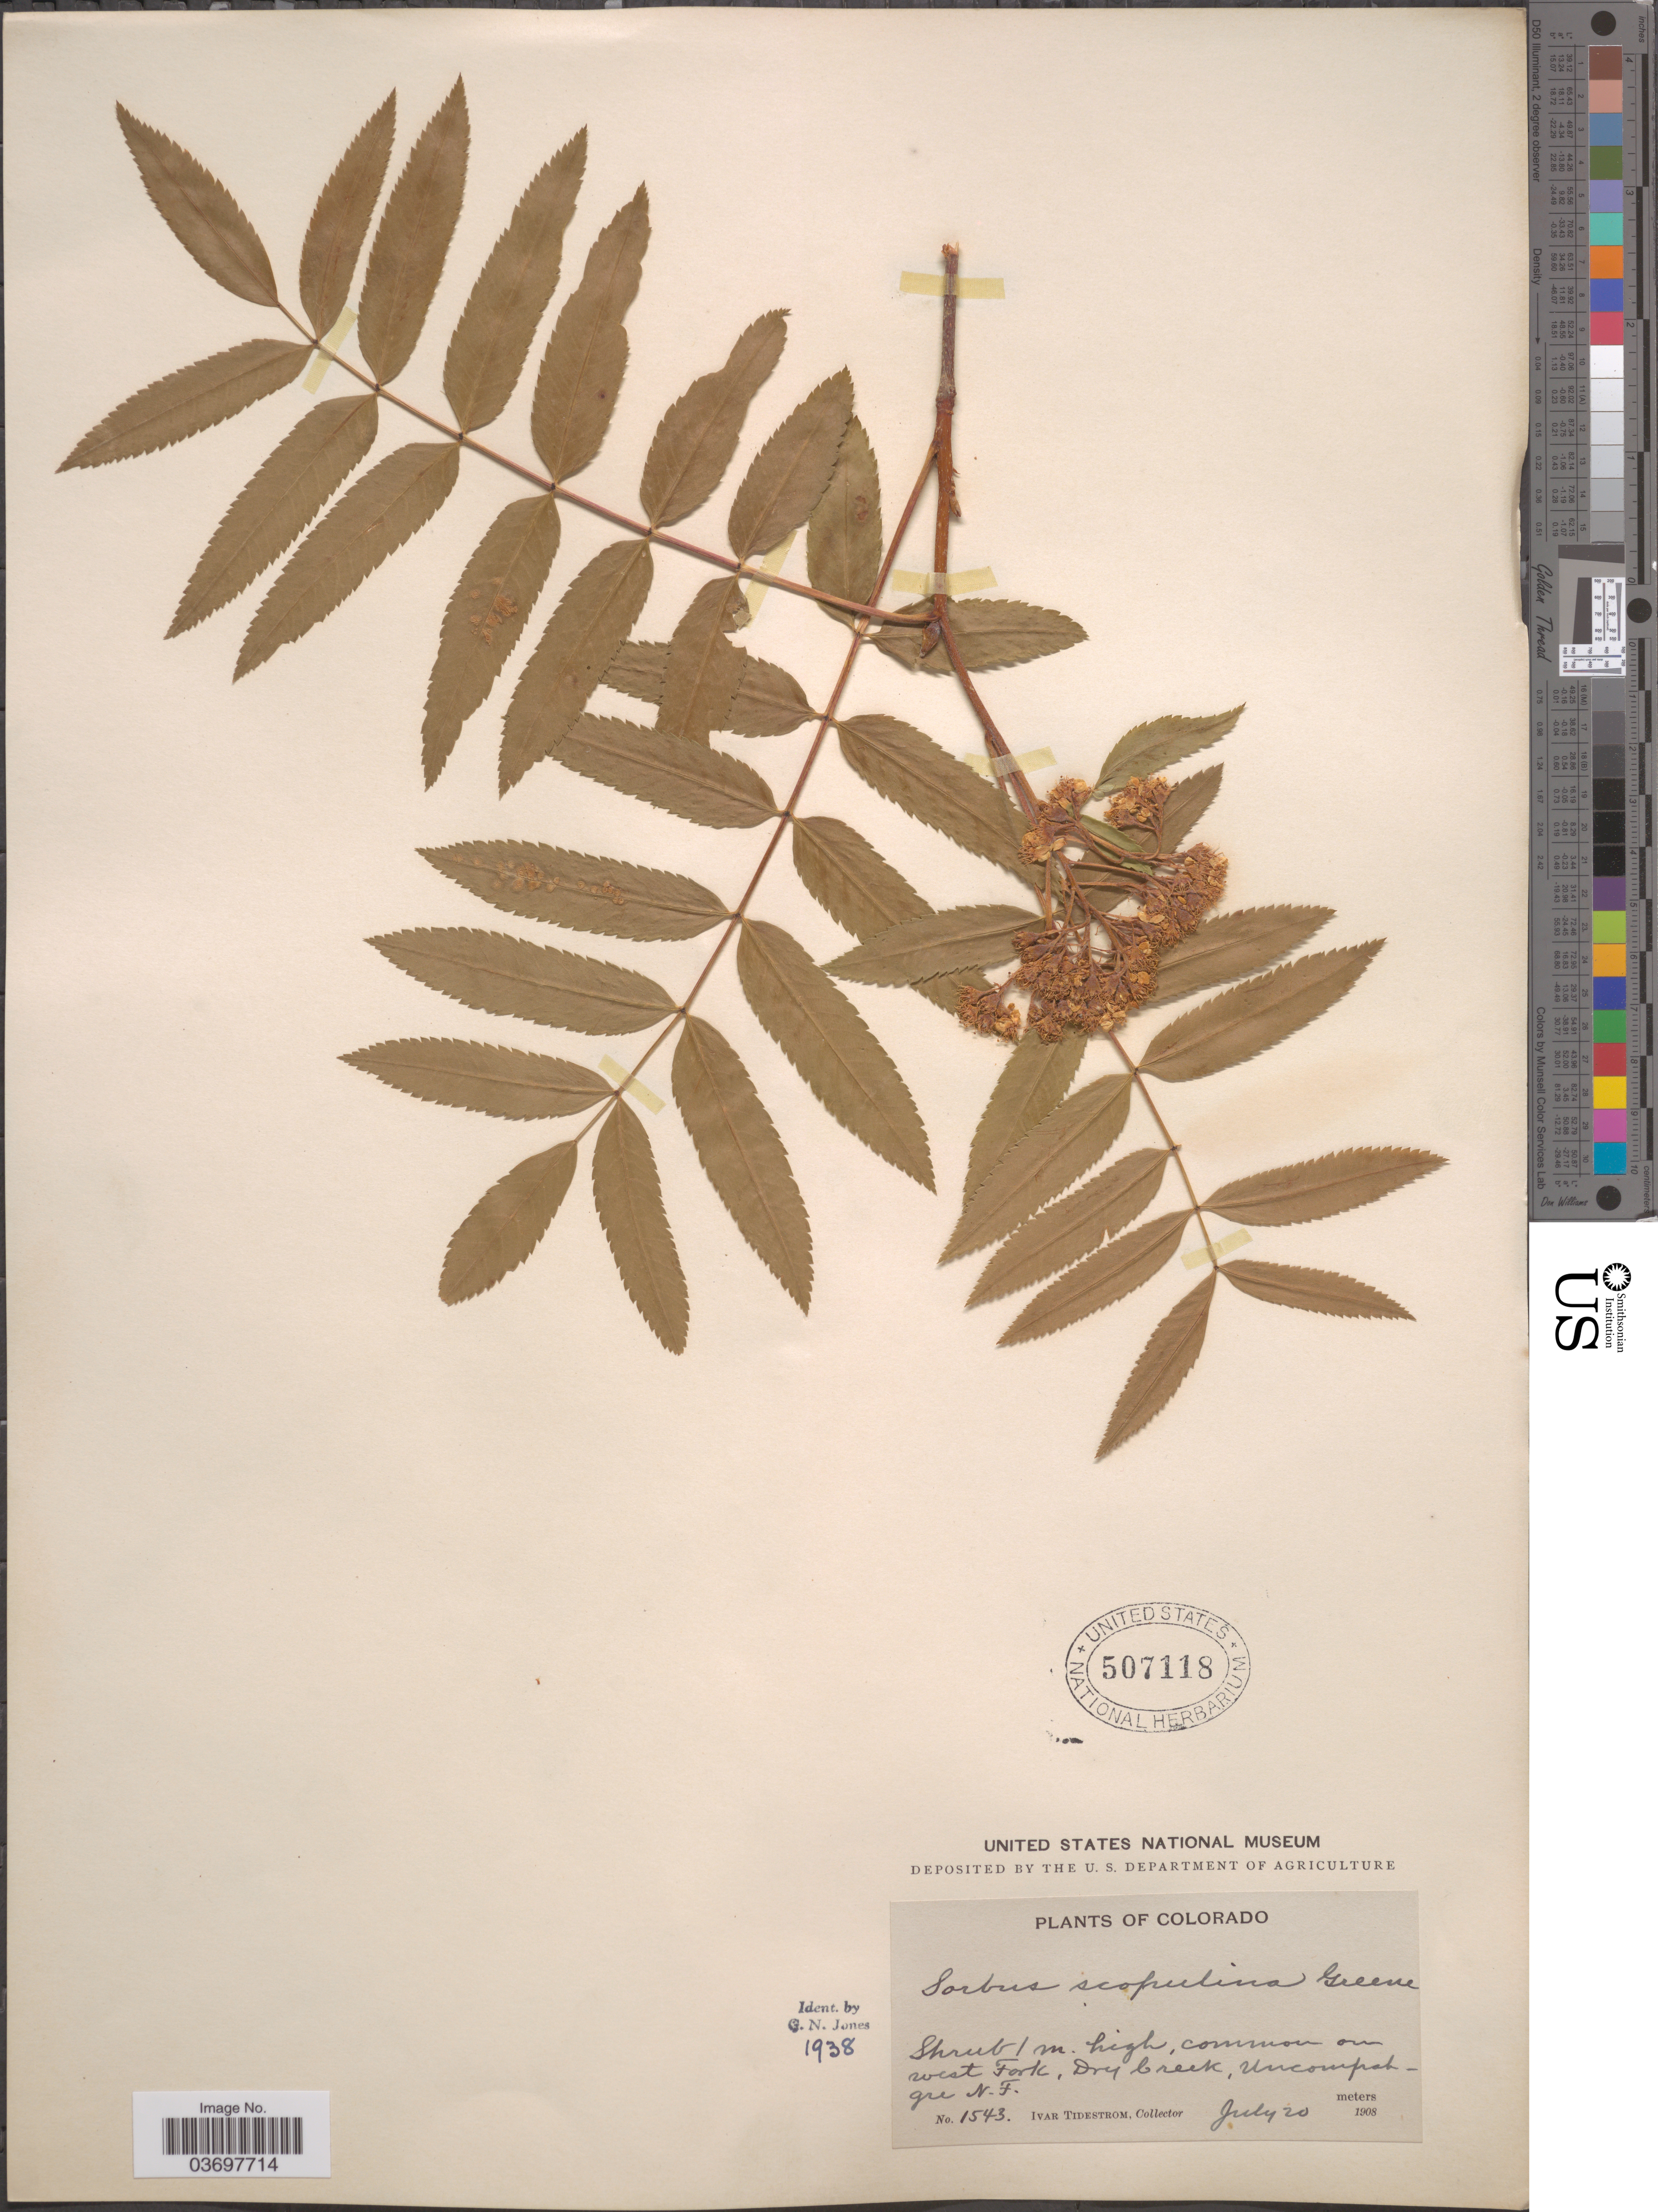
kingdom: Plantae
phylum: Tracheophyta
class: Magnoliopsida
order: Rosales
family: Rosaceae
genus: Sorbus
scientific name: Sorbus scopulina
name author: Greene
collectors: I. F. Tidestrom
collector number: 1543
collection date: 1908-07-20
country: United States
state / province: Colorado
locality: On West Fork, Dry Creek, Uncompahgre N.F.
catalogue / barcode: US 507118